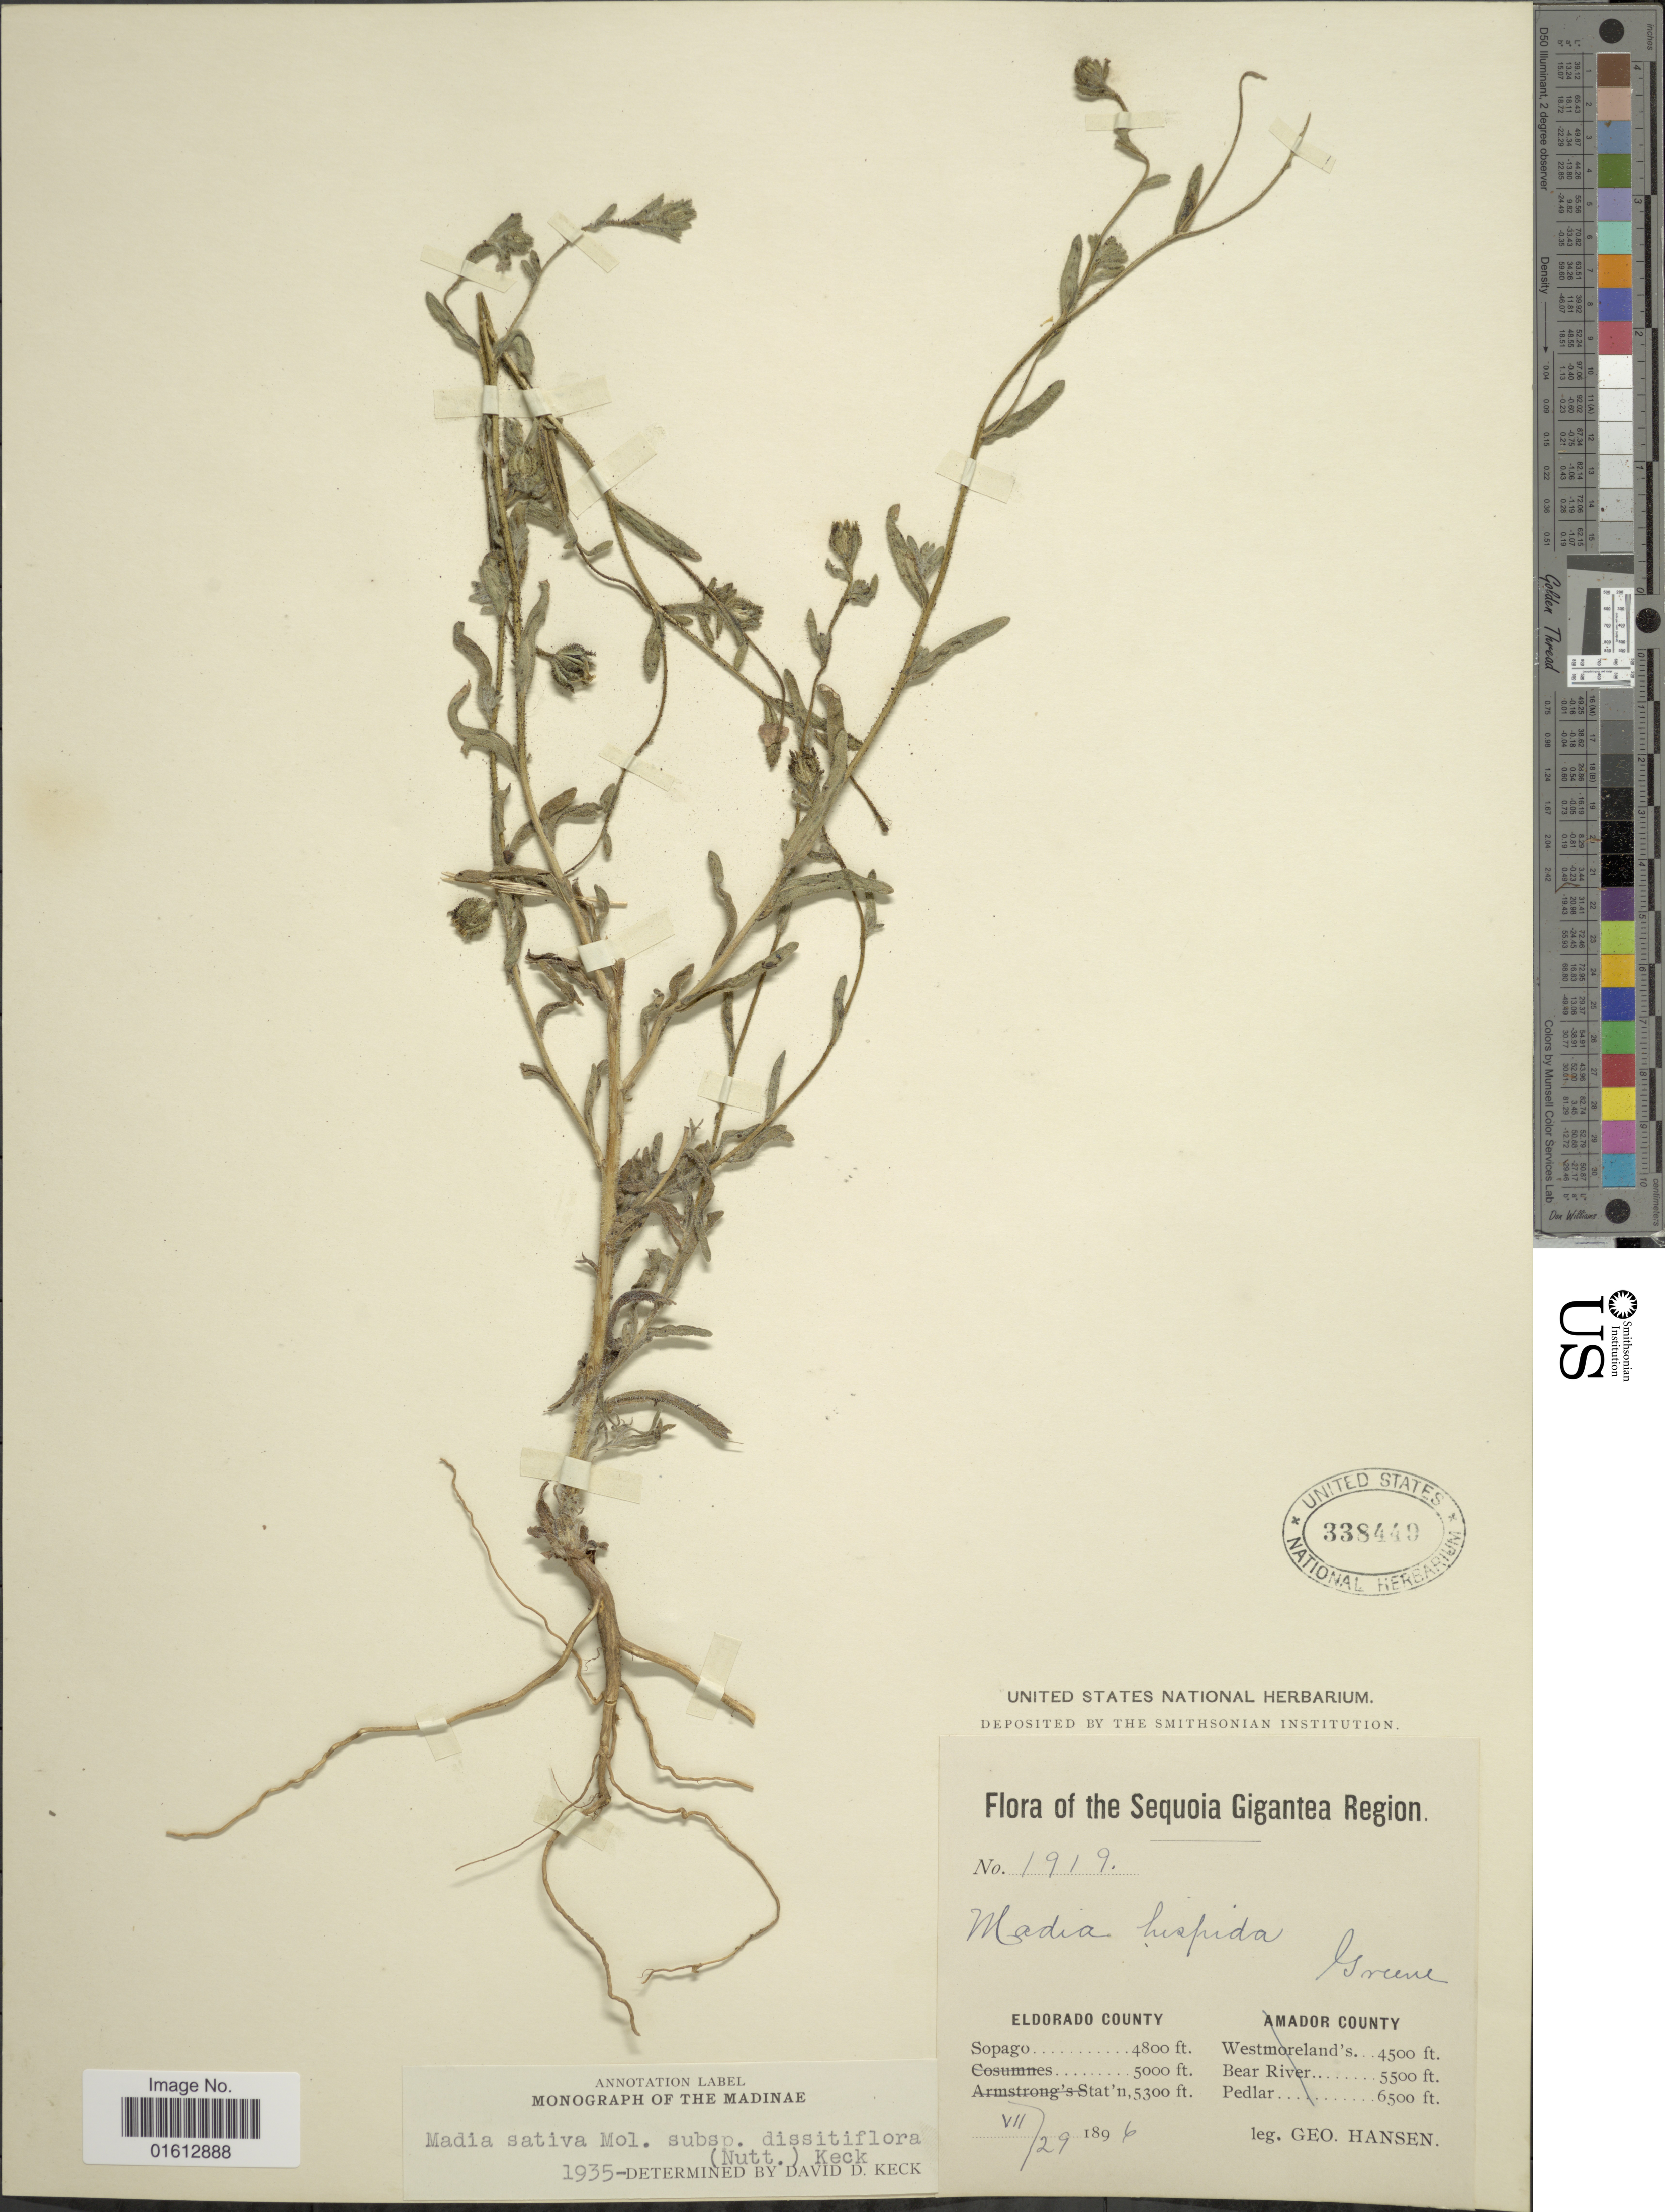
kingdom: Plantae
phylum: Tracheophyta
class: Magnoliopsida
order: Asterales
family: Asteraceae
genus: Madia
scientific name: Madia gracilis subsp. gracilis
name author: (Sm.) D.D. Keck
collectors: G. Hansen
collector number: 1919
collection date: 1896-07-29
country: United States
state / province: California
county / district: El Dorado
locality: The Sequoia Gigantea region, Eldorado Countym Sopago.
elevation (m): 1463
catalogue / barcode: US 338449